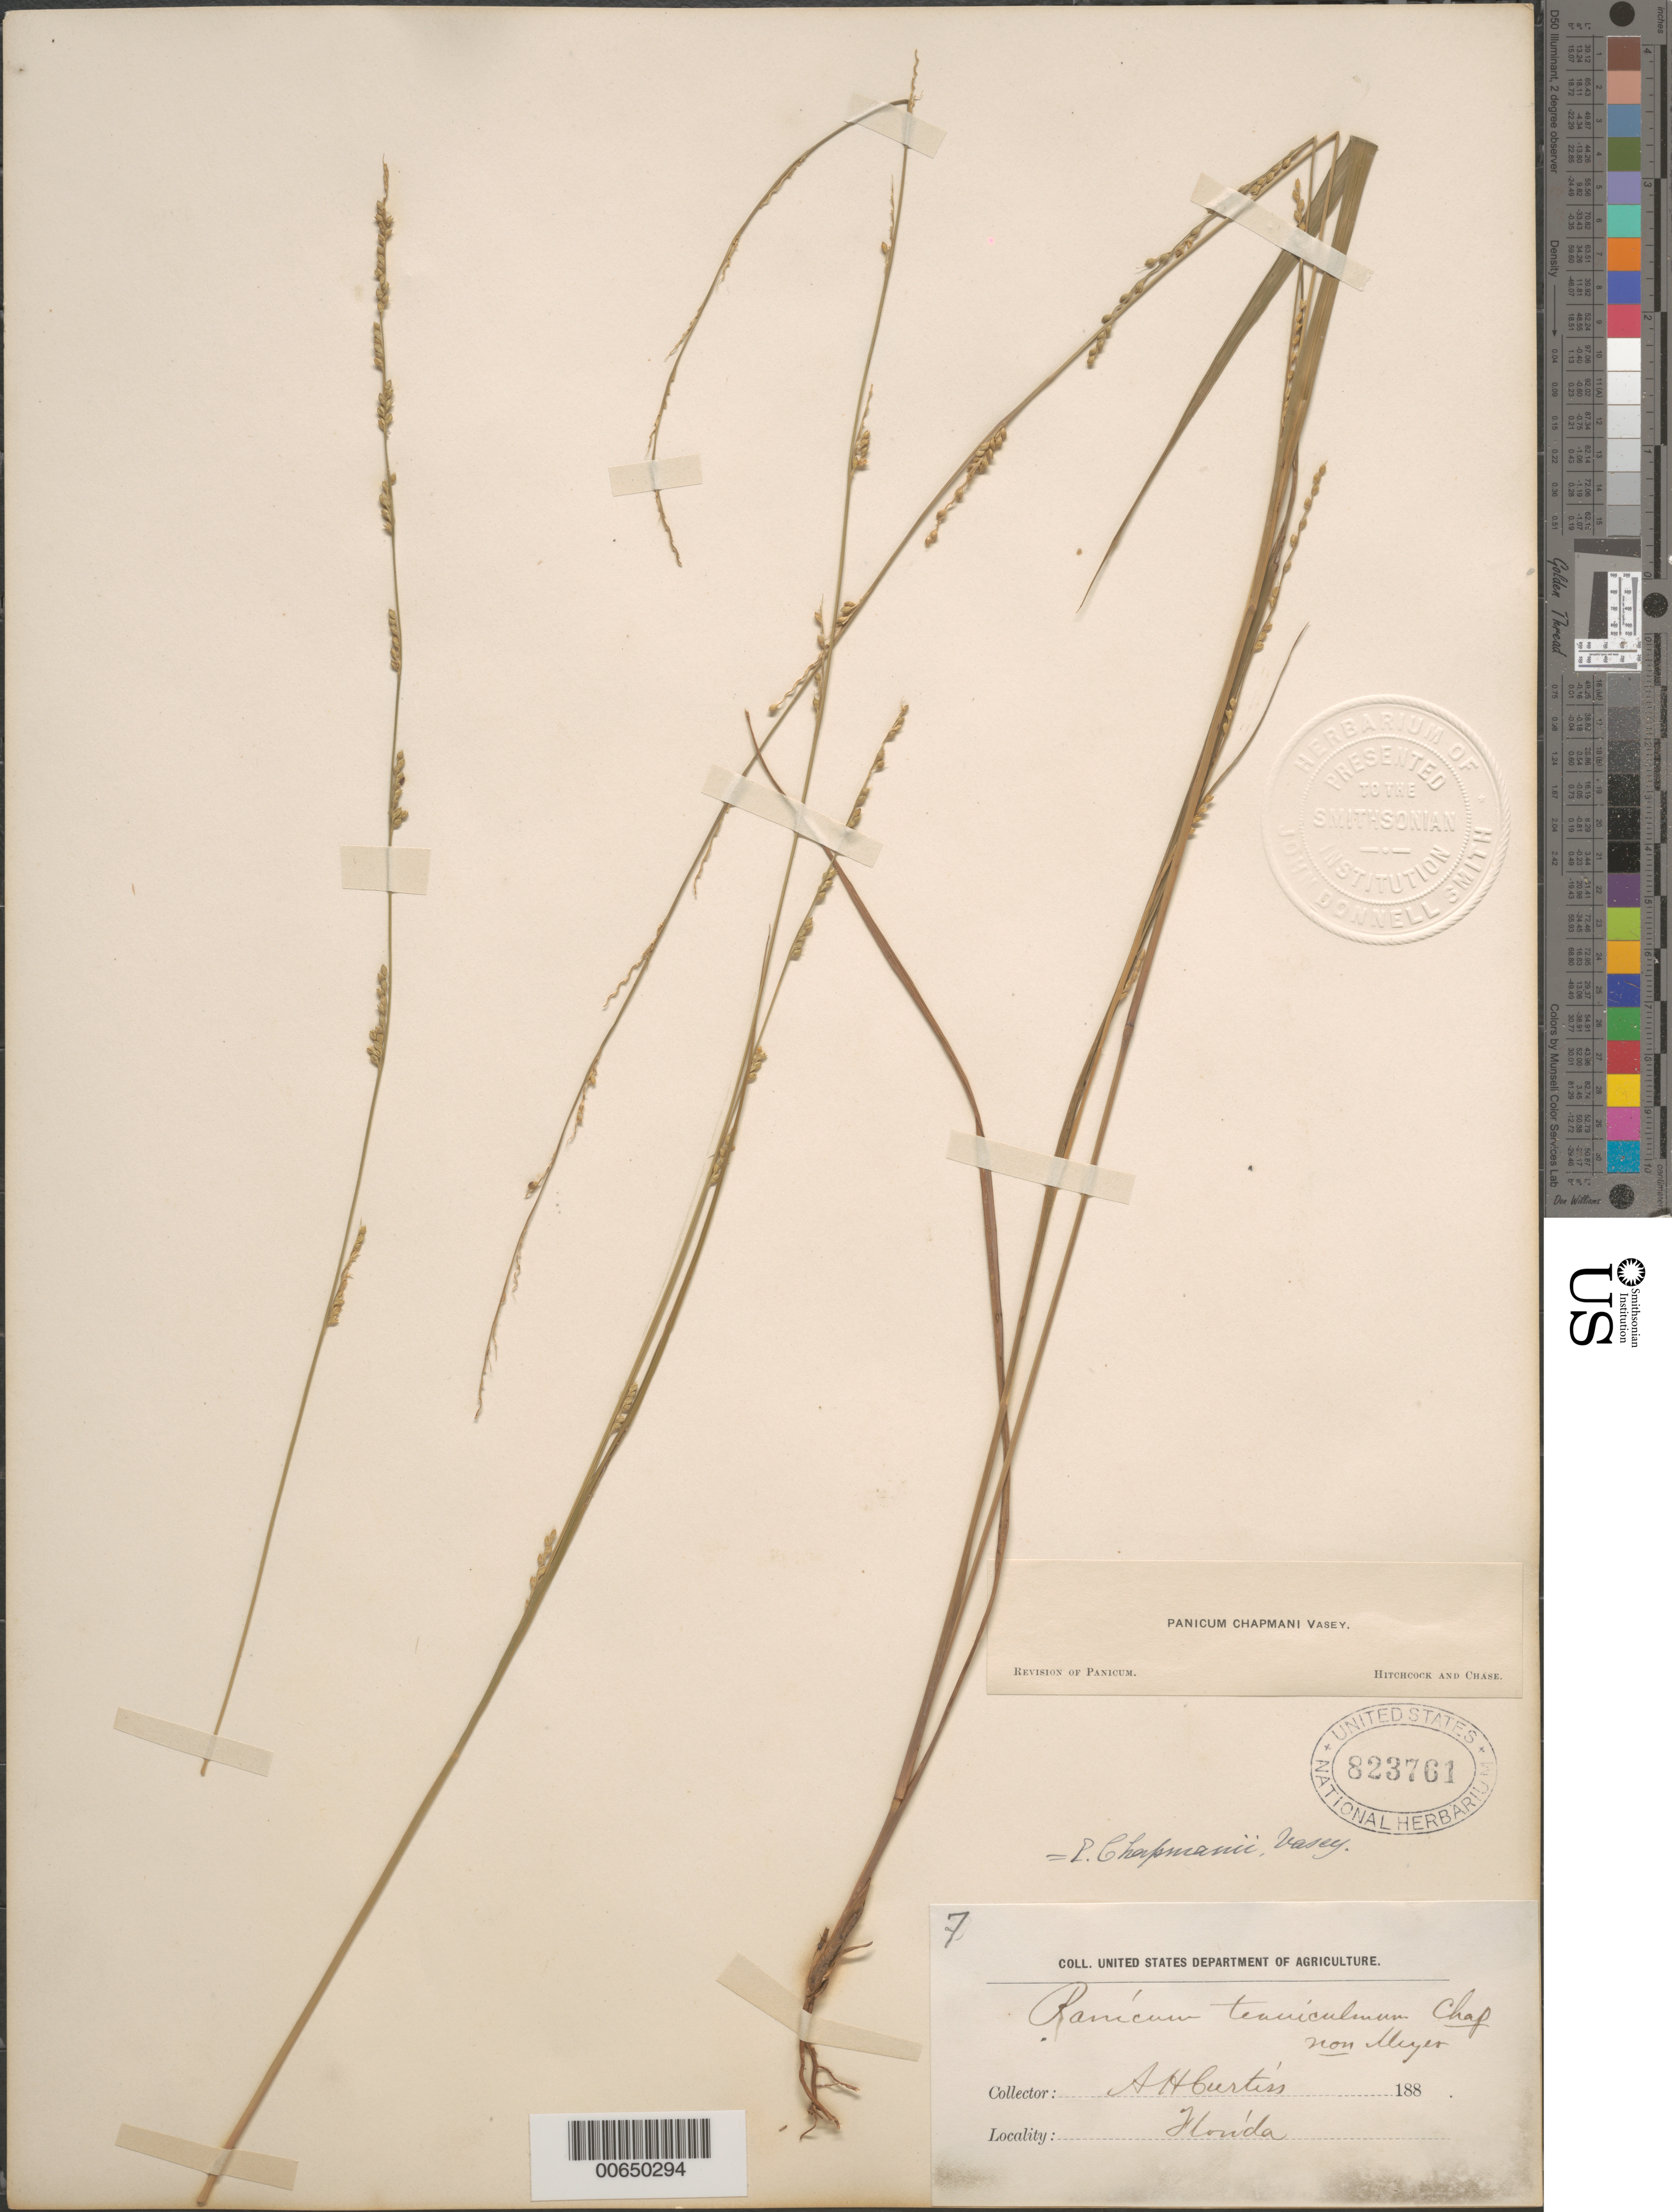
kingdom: Plantae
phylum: Tracheophyta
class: Liliopsida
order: Poales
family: Poaceae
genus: Panicum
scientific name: Panicum chapmanii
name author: Vasey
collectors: A. H. Curtiss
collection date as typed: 18--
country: United States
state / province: Florida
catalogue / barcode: US 823761